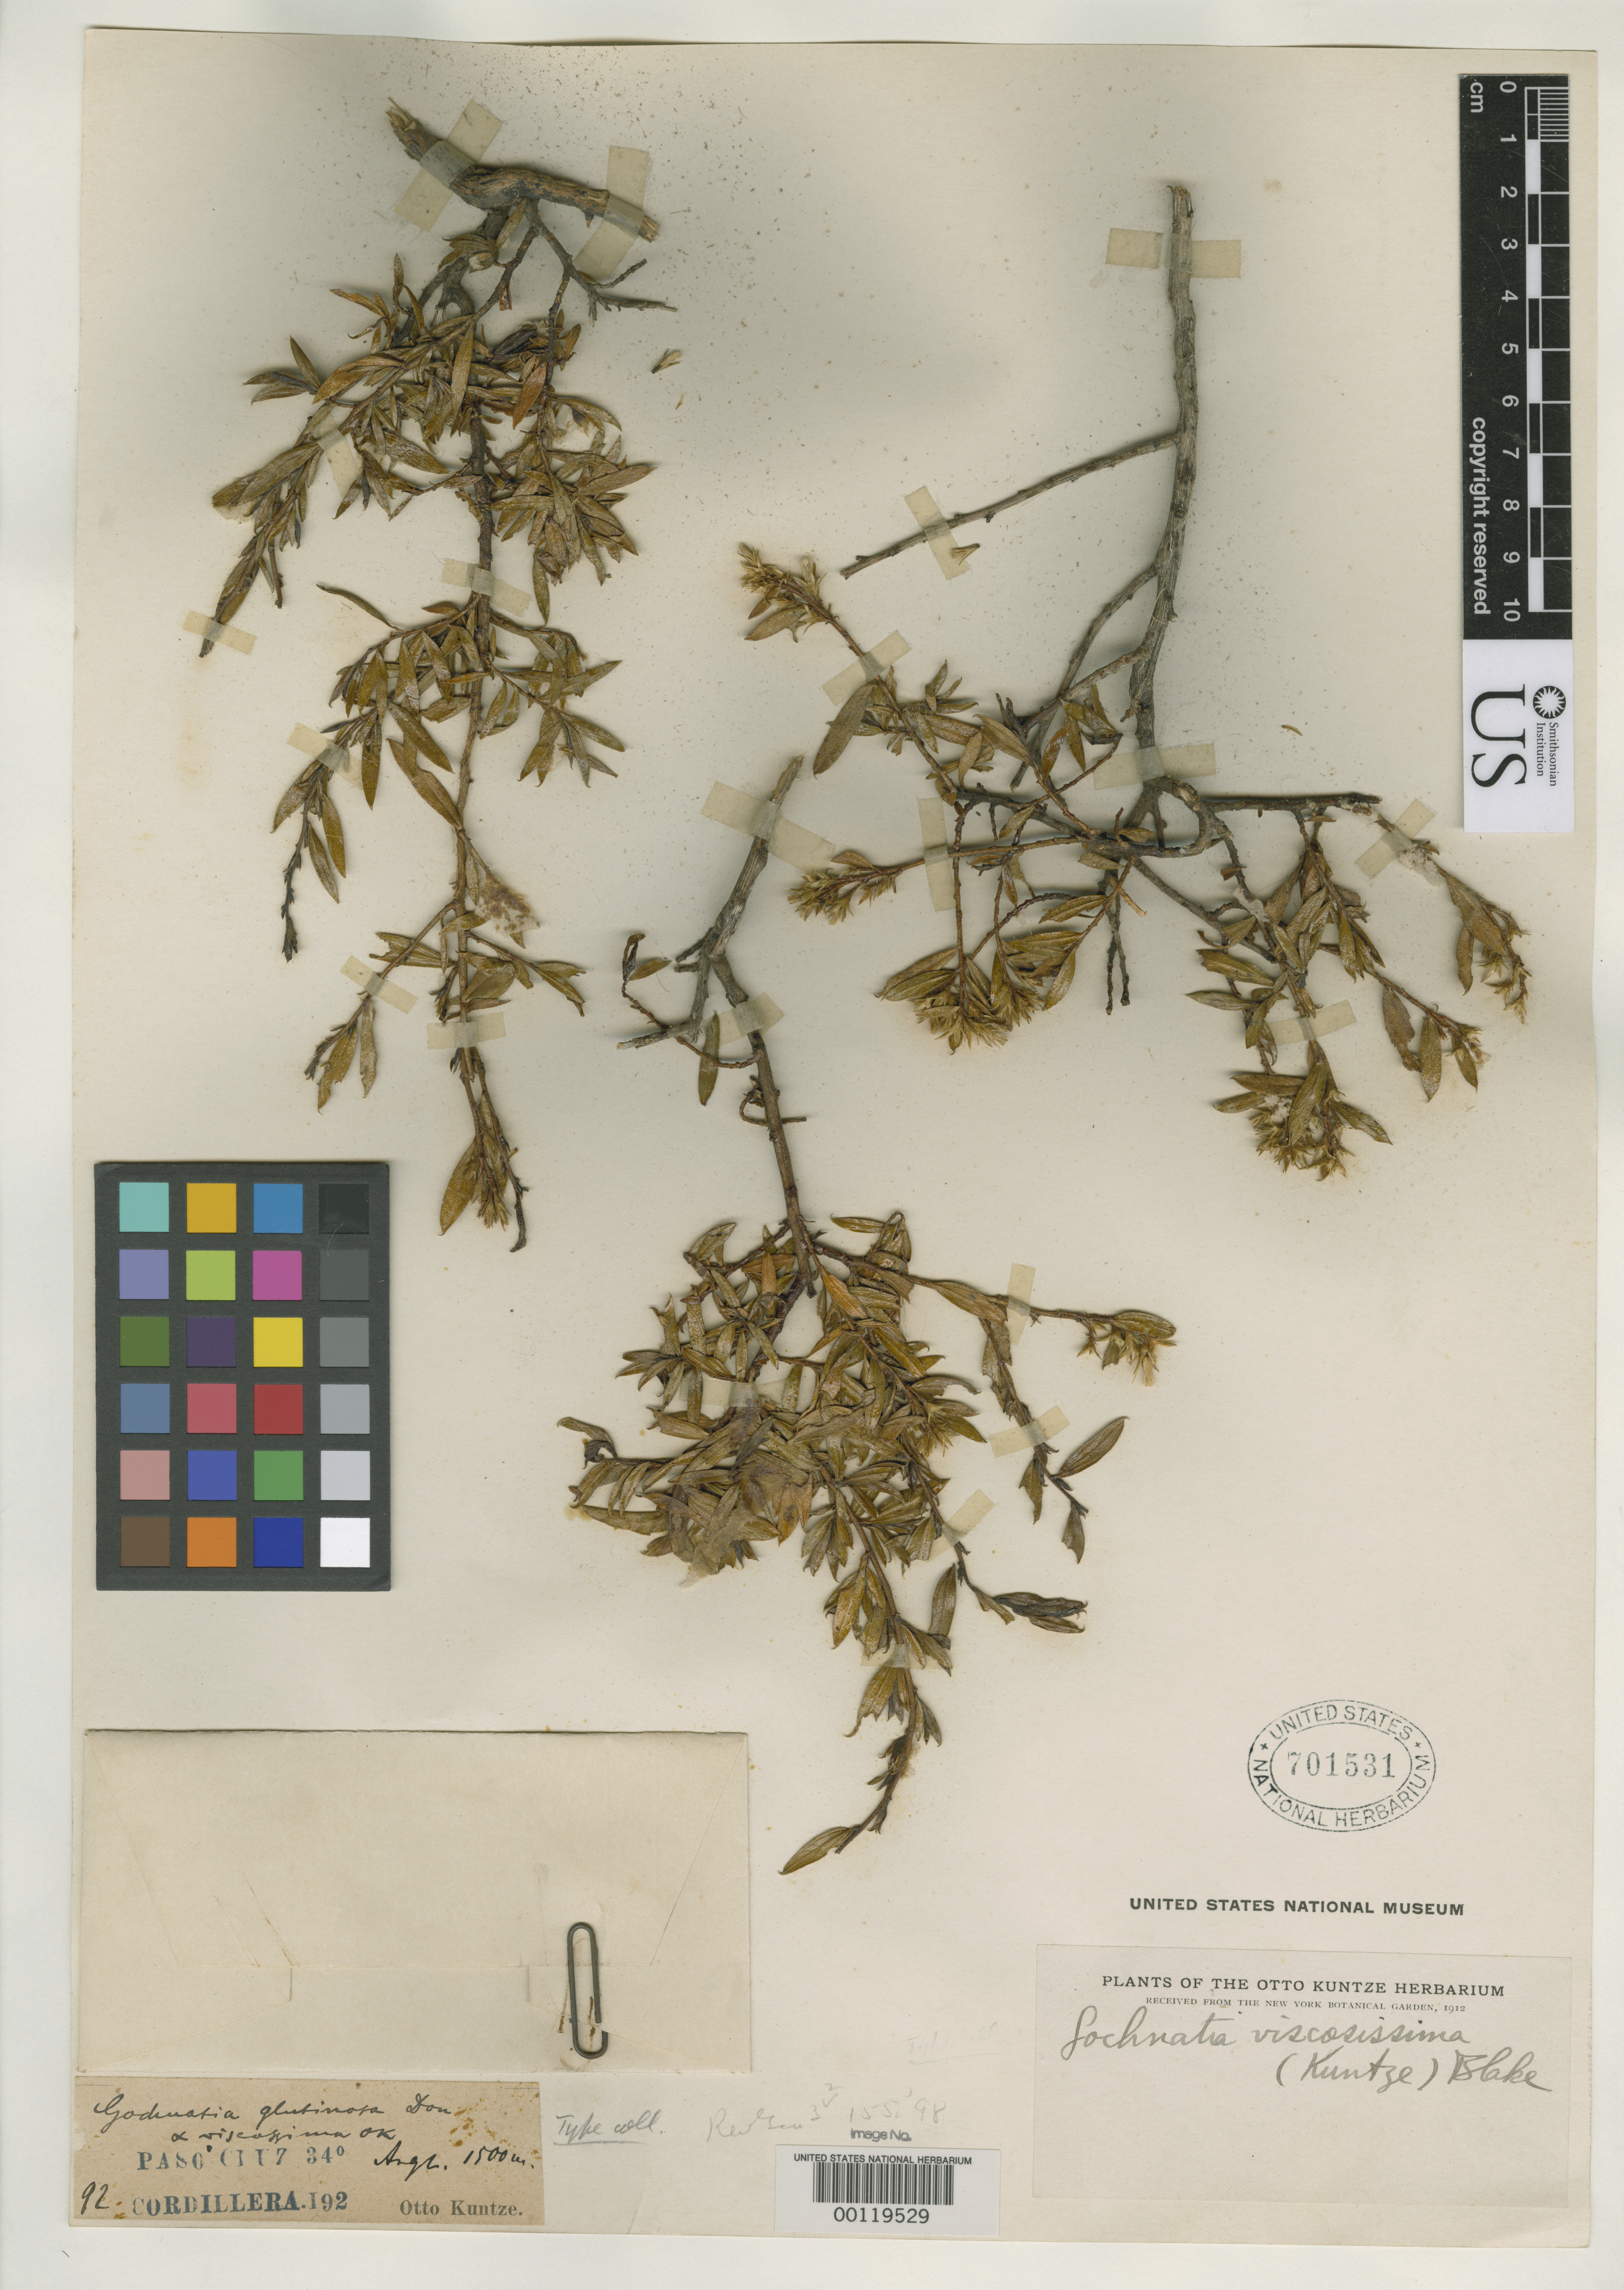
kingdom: Plantae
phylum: Tracheophyta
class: Magnoliopsida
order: Asterales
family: Asteraceae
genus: Gochnatia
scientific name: Gochnatia glutinosa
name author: Kuntze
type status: Type Collection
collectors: C.E.O. Kuntze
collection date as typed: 1892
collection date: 1892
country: Argentina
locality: Paso Cruz.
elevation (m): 1500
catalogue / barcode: US 701531